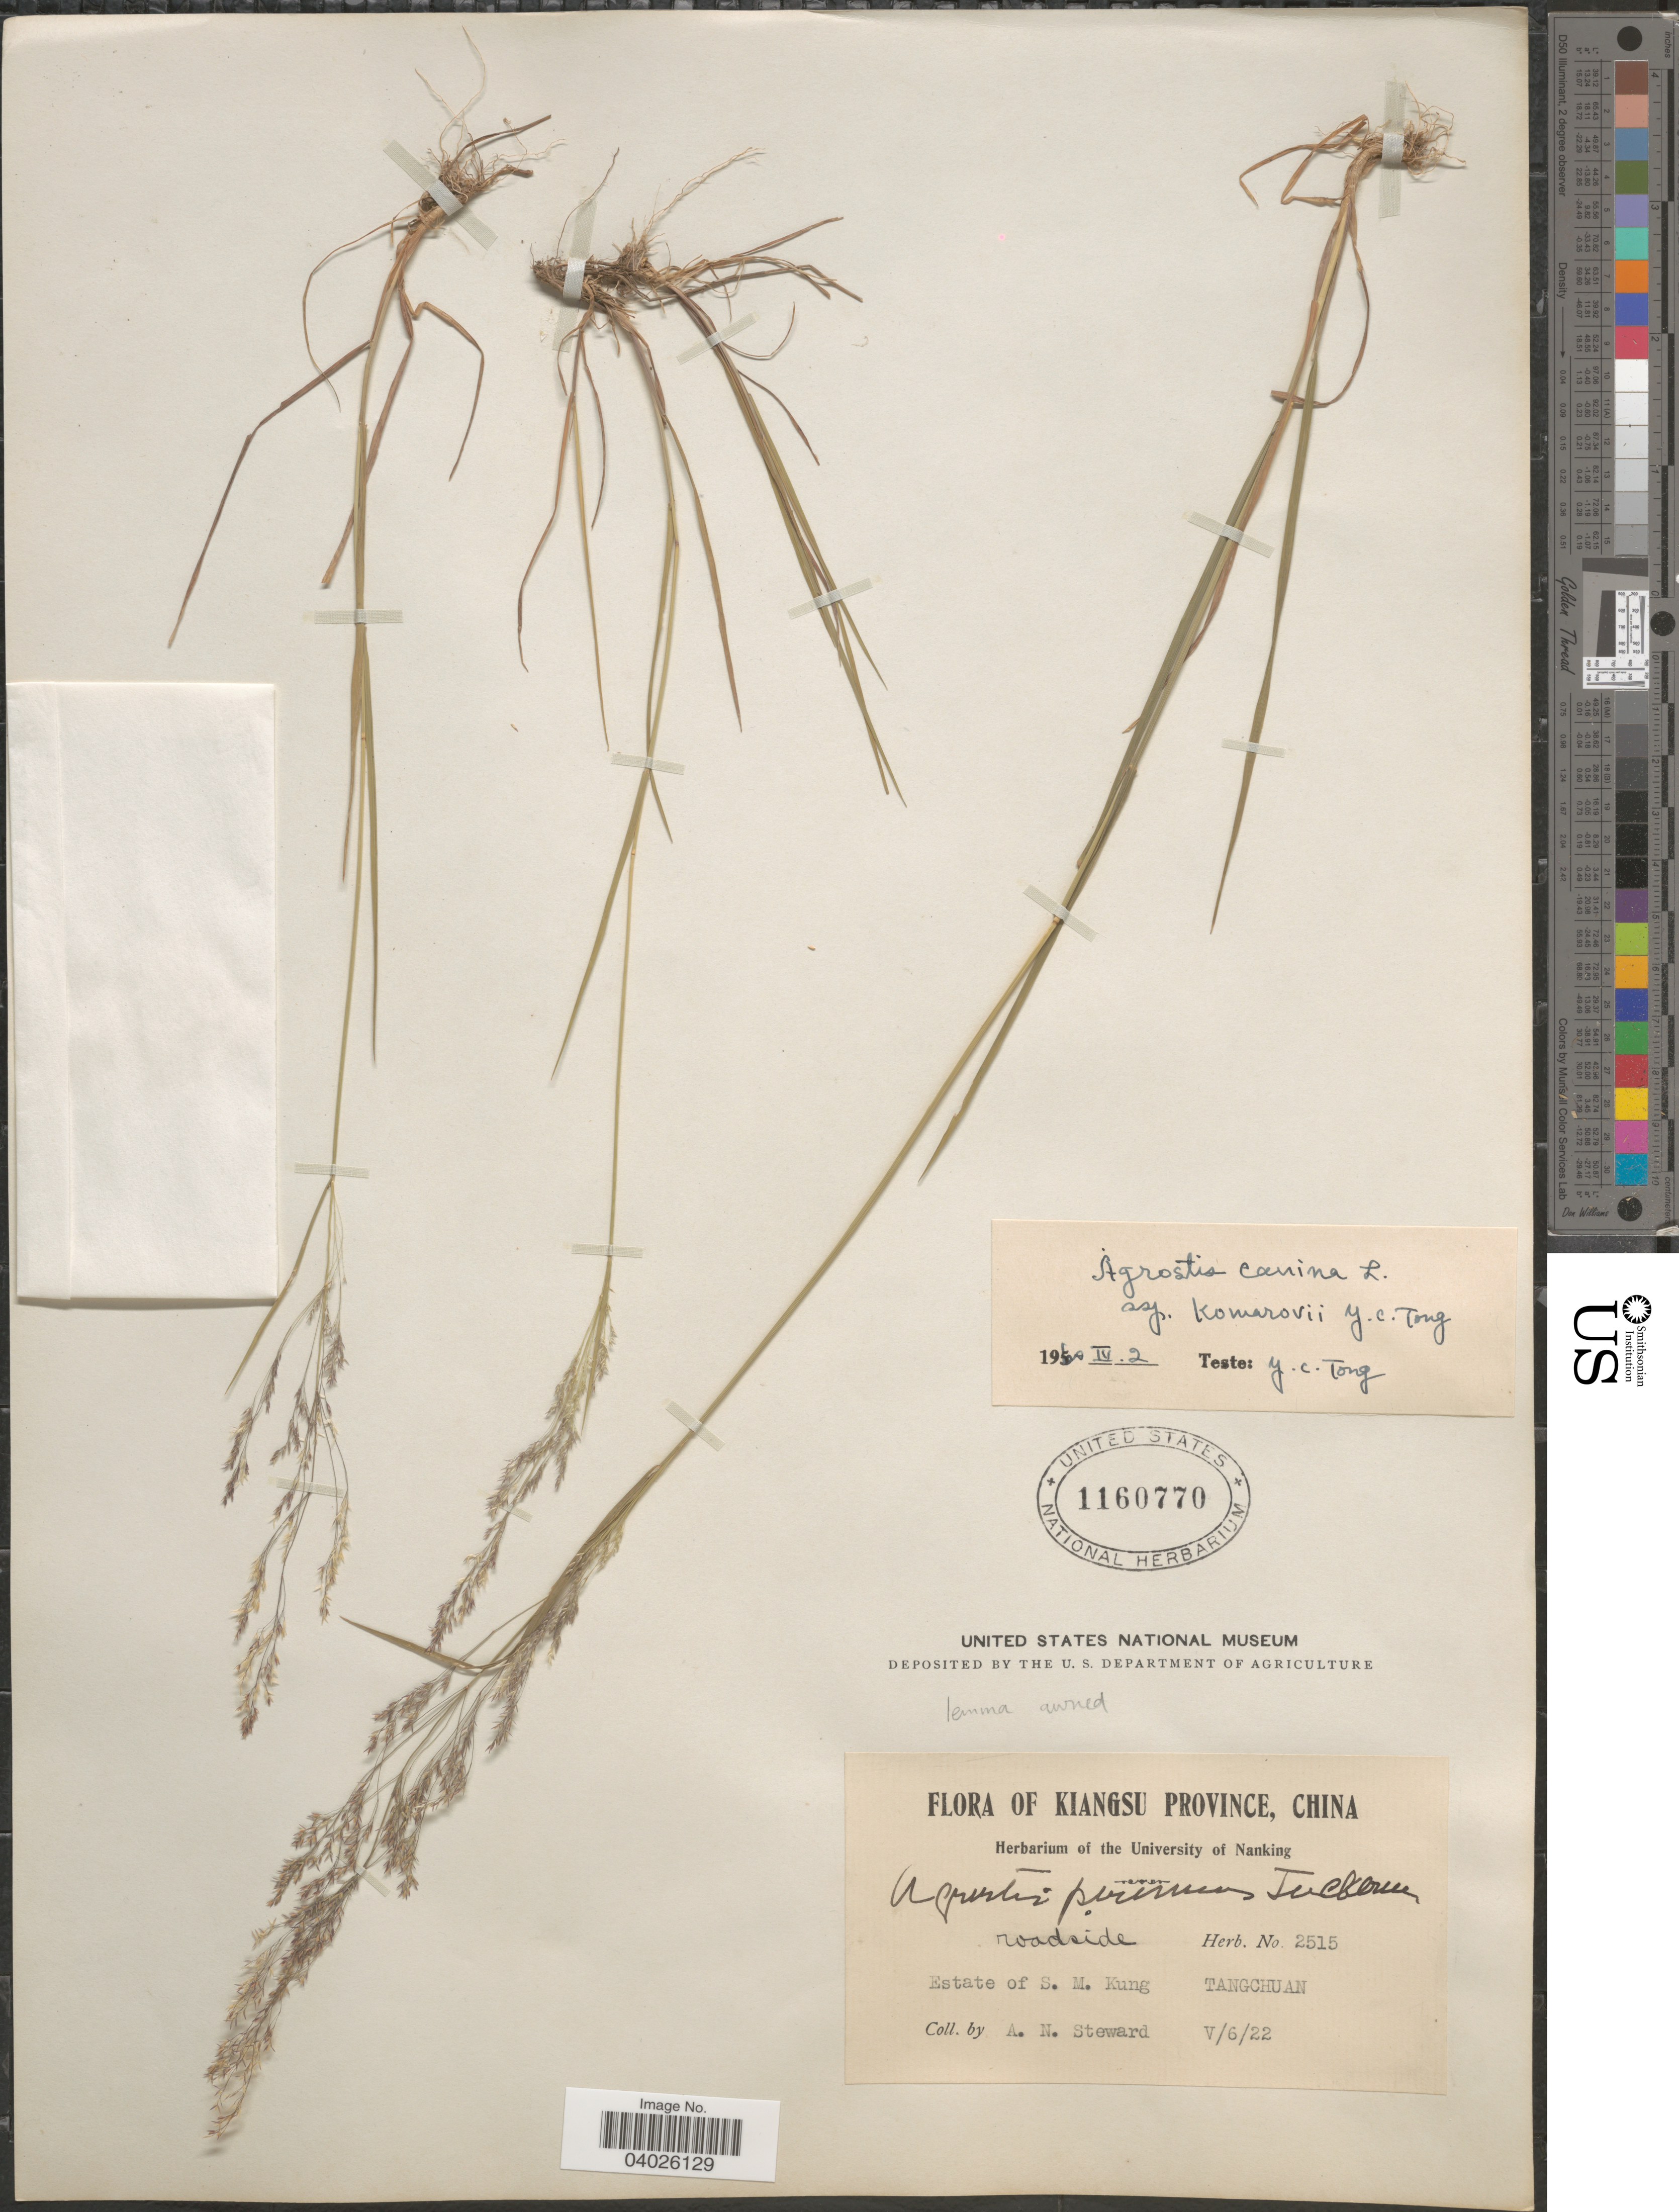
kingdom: Plantae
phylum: Tracheophyta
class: Liliopsida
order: Poales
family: Poaceae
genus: Agrostis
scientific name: Agrostis canina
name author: L.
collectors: A. N. Steward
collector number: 2515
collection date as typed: Transcribed d/m/y: 6/5/22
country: China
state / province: Jiangsu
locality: Kiangsu Province. Roadside. Estate of S. M. Kung. Tangchuan.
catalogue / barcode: US 1160770